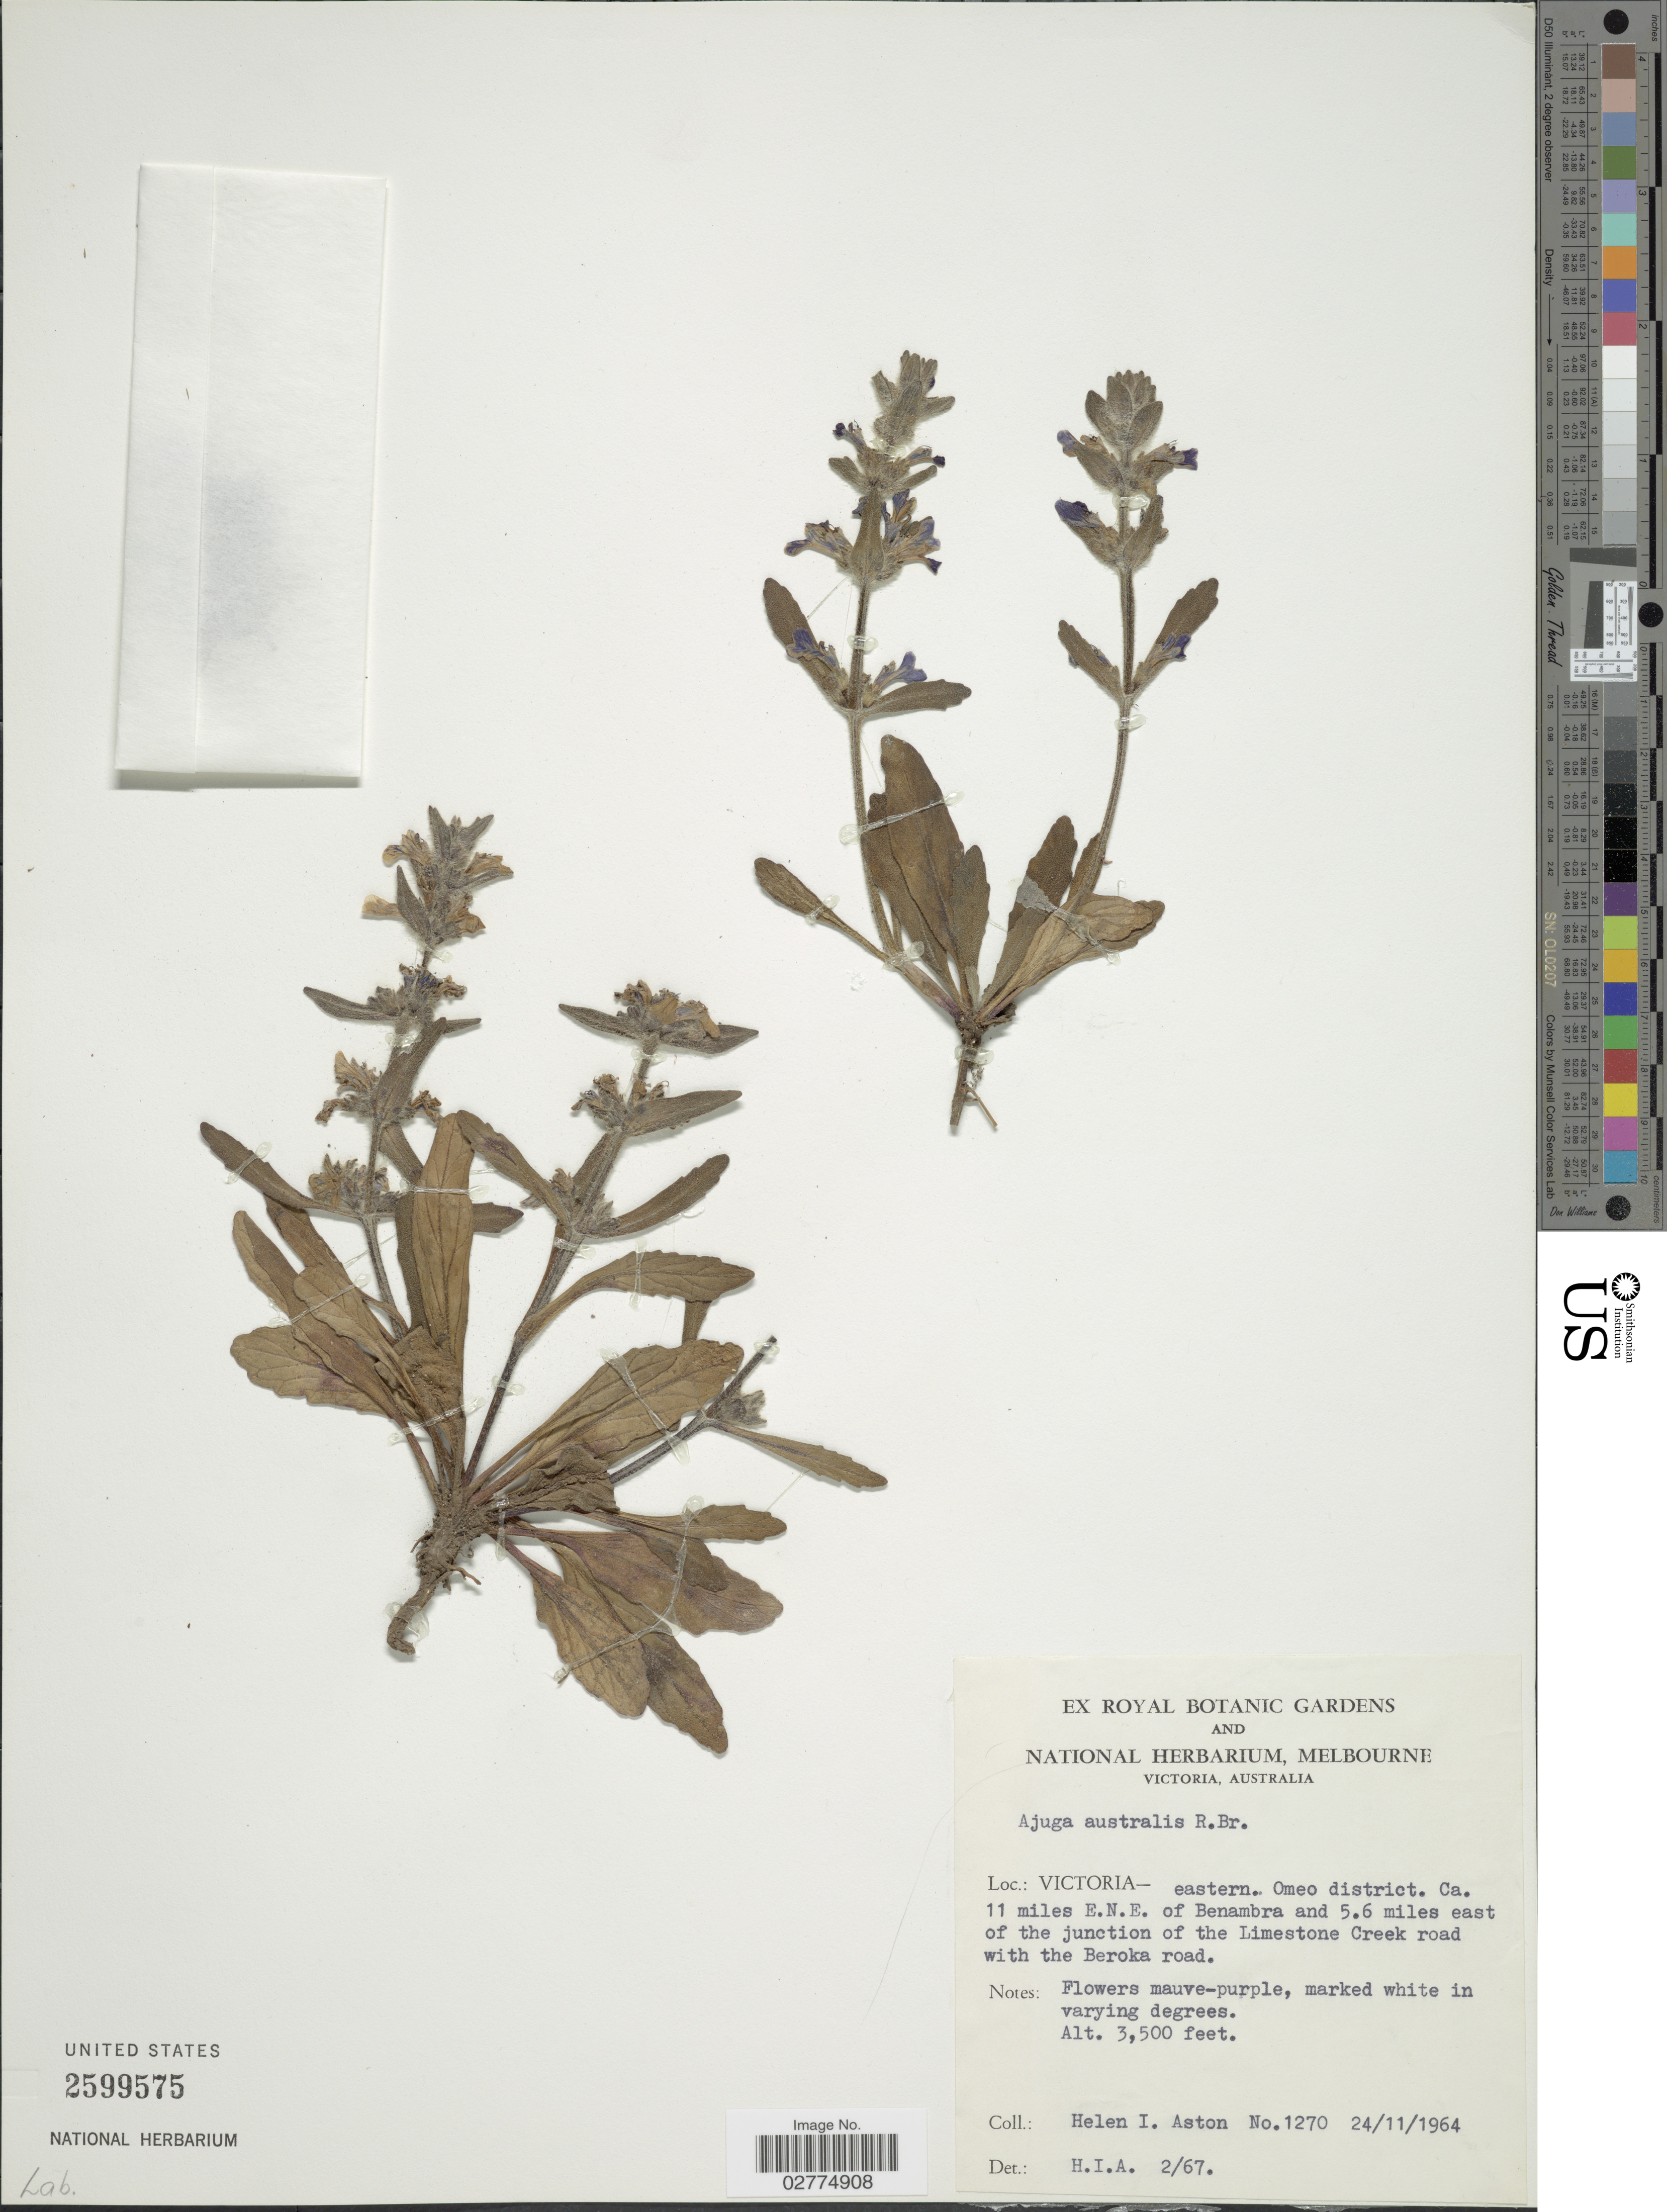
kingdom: Plantae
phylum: Tracheophyta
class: Magnoliopsida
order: Lamiales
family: Lamiaceae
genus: Ajuga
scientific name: Ajuga australis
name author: R. Br.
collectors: H. I. Aston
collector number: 1270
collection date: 1964-11-24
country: Australia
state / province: Victoria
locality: Victoria-eastern. Omeo district, Ca. 11 miles E.N.E. of Benambra and 5.6 miles east of the junction of the limestone Creek road with the Beroka road.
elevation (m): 1067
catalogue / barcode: US 2599575